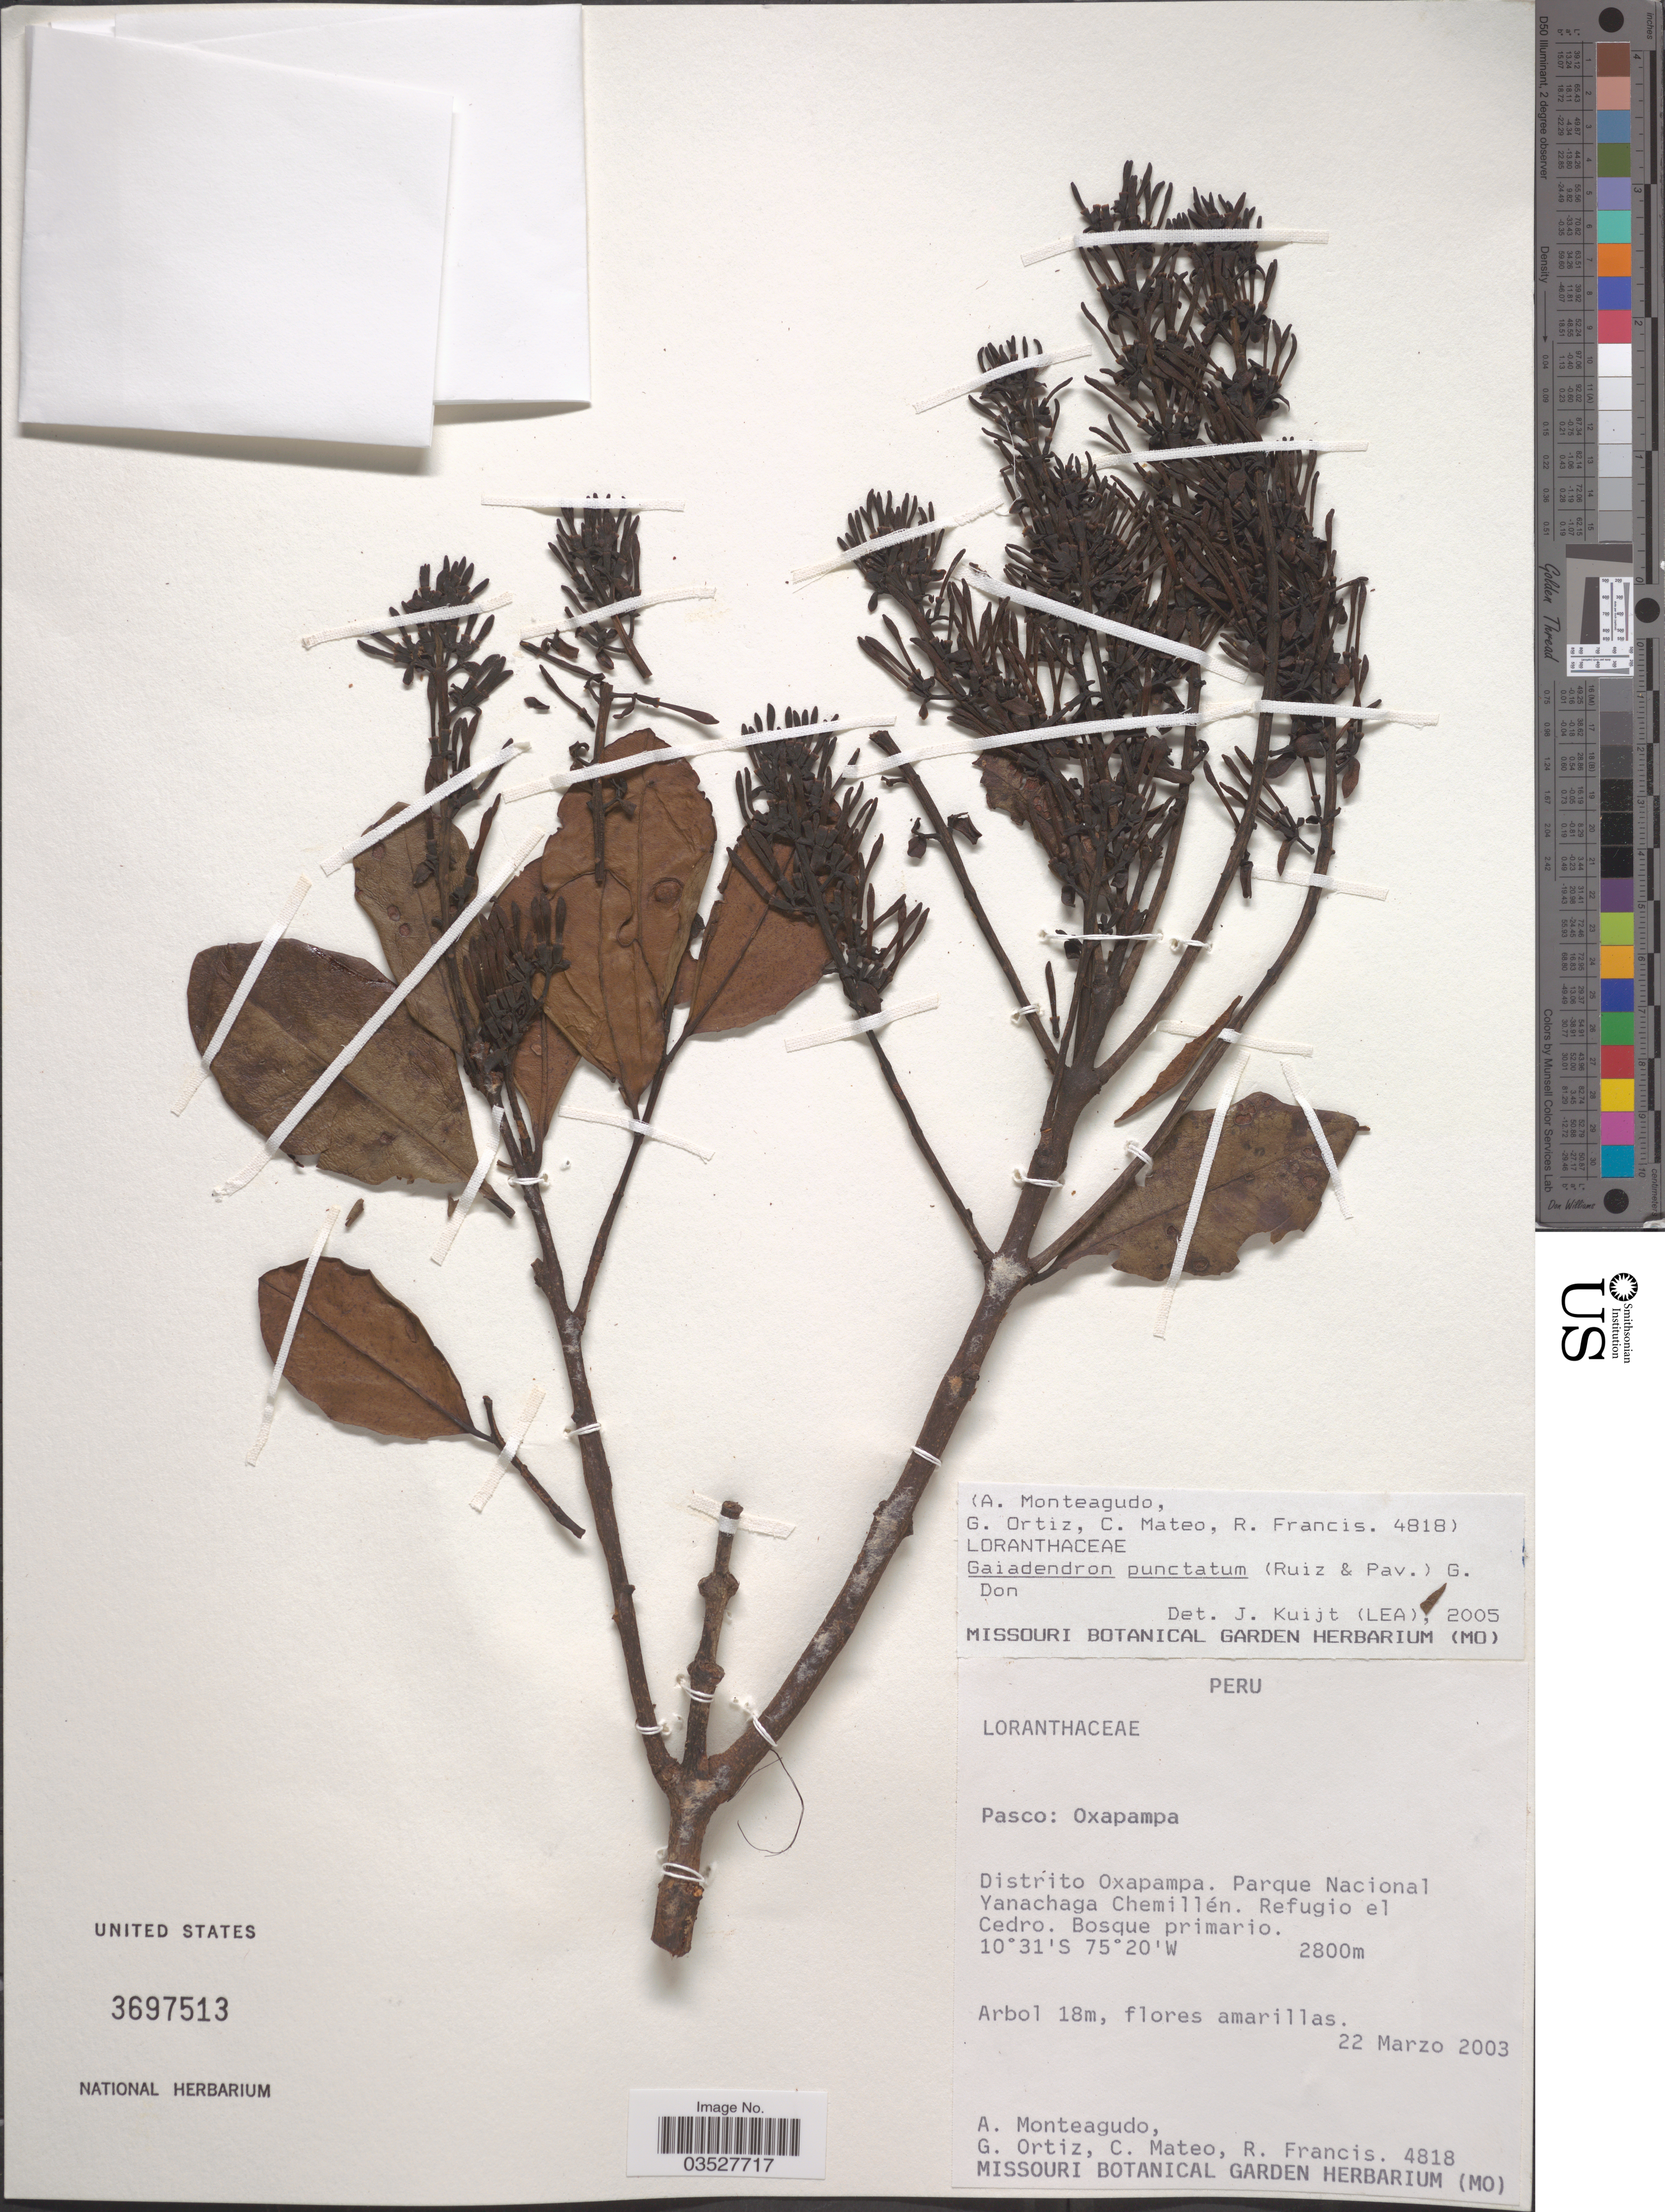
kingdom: Plantae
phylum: Tracheophyta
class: Magnoliopsida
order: Santalales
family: Loranthaceae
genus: Gaiadendron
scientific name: Gaiadendron punctatum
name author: (Ruiz & Pav.) G. Don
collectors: A. Monteagudo, G. Ortiz, C. Mateo & R. Francis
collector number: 4818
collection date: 2003-03-22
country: Peru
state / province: Pasco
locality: Oxapampa. Distrito Oxapampa. Parque Nacional Yanachaga Chemillén. Refugio el Cedro.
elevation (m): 2800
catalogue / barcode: US 3697513